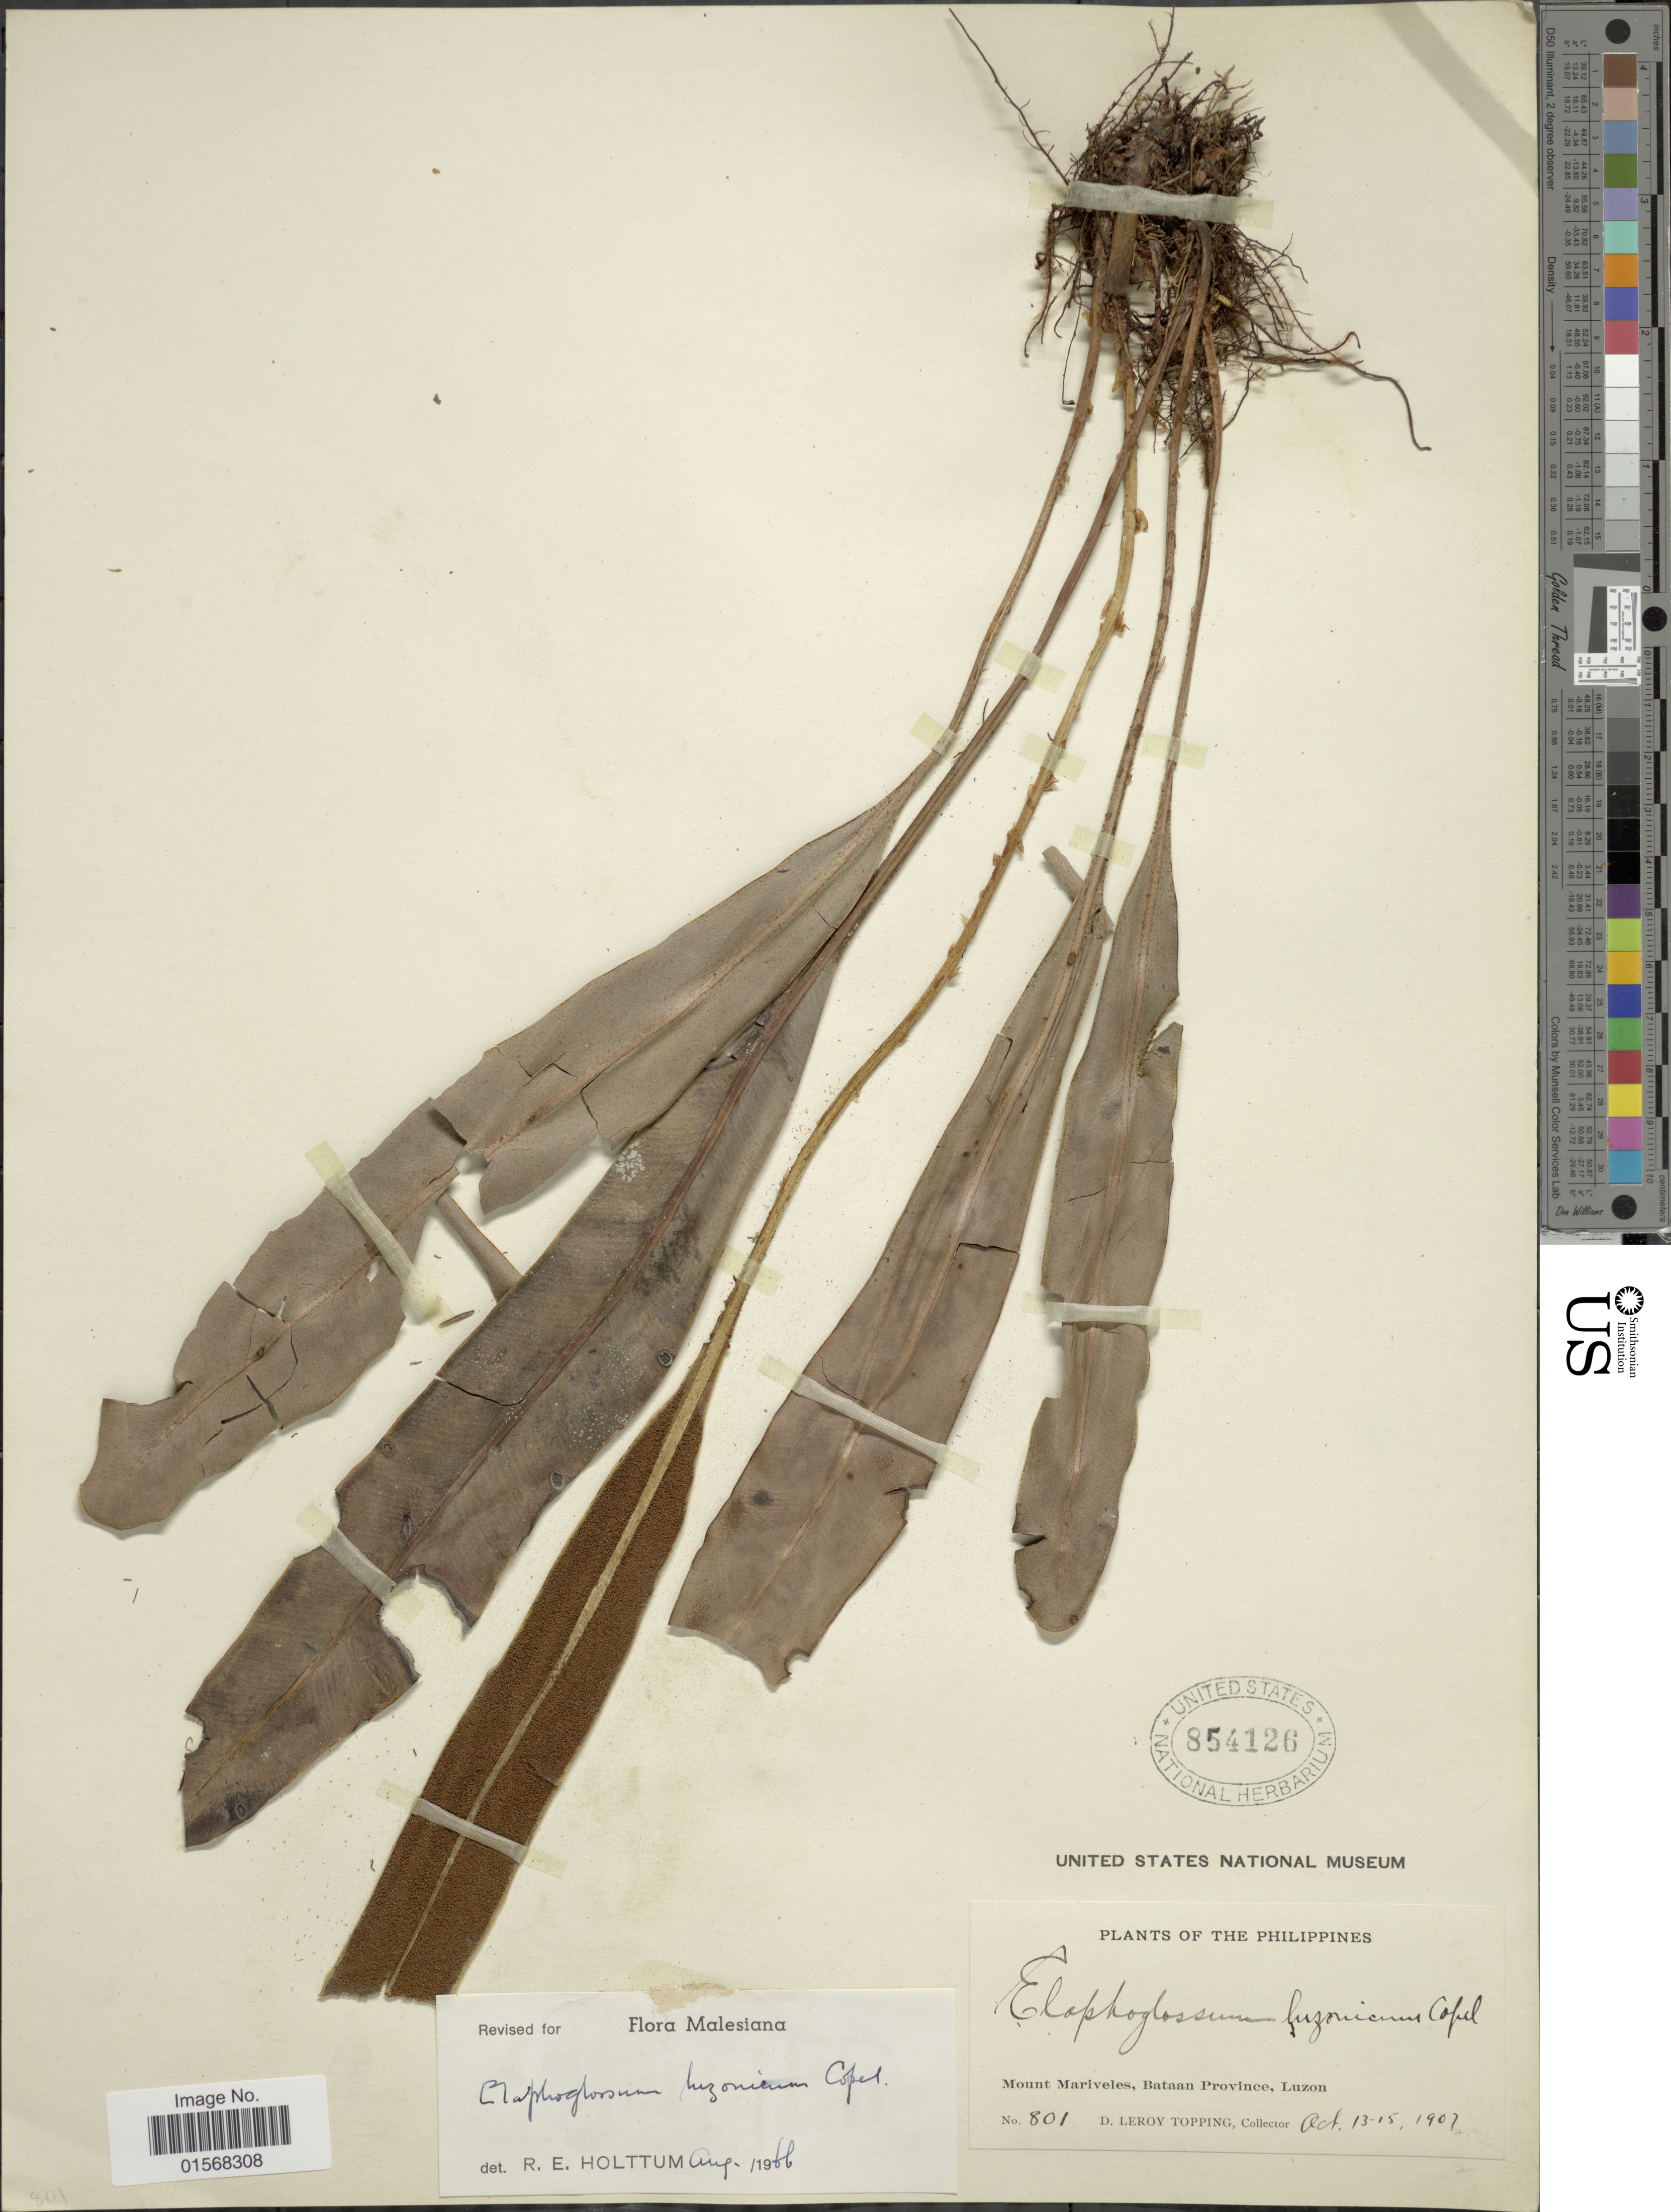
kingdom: Plantae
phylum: Tracheophyta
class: Polypodiopsida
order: Polypodiales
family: Dryopteridaceae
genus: Elaphoglossum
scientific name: Elaphoglossum luzonicum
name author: Copel. in Elmer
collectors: D. L. Topping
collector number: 801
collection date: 1907-10-13/1907-10-15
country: Philippines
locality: Mount Mariveles, Bataan Province, Luzon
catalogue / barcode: US 854126